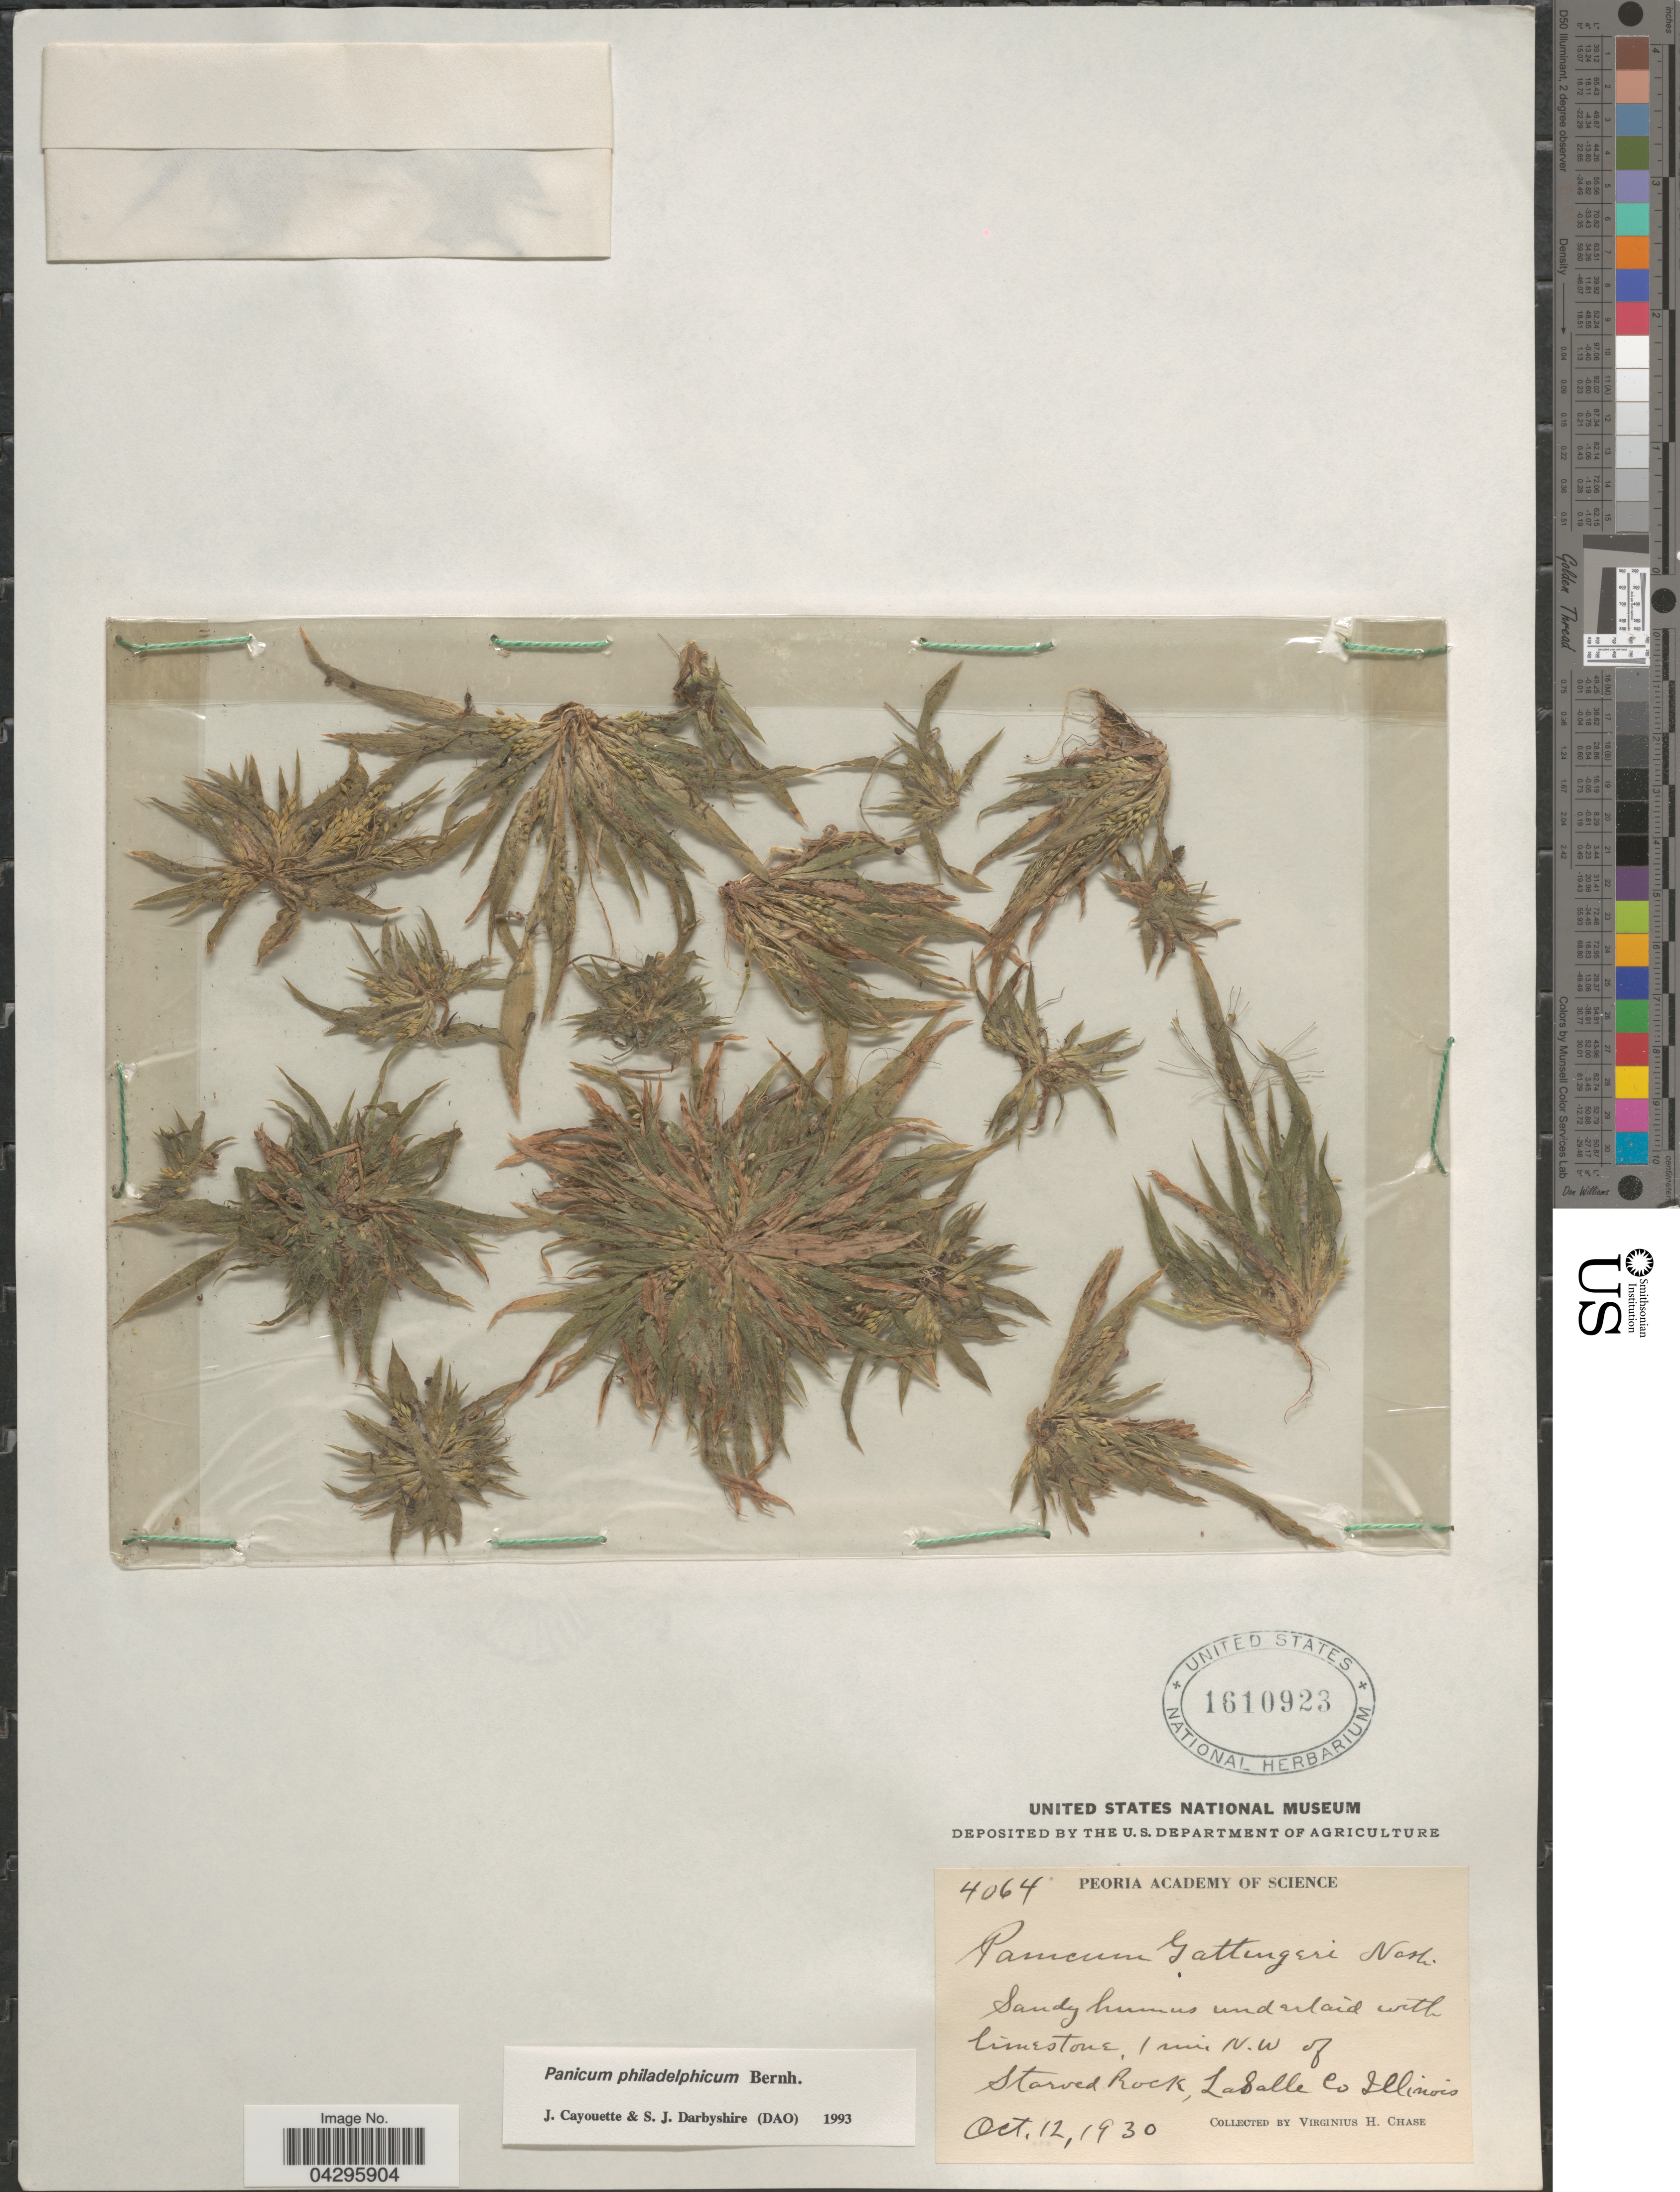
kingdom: Plantae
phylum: Tracheophyta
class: Liliopsida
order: Poales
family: Poaceae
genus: Panicum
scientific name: Panicum philadelphicum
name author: Bernh. ex Trin.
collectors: V. H. Chase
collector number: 4064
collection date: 1930-10-12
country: United States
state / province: Illinois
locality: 1 mi. N.W of Starved Rock, LaSalle Co.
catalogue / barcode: US 1610923